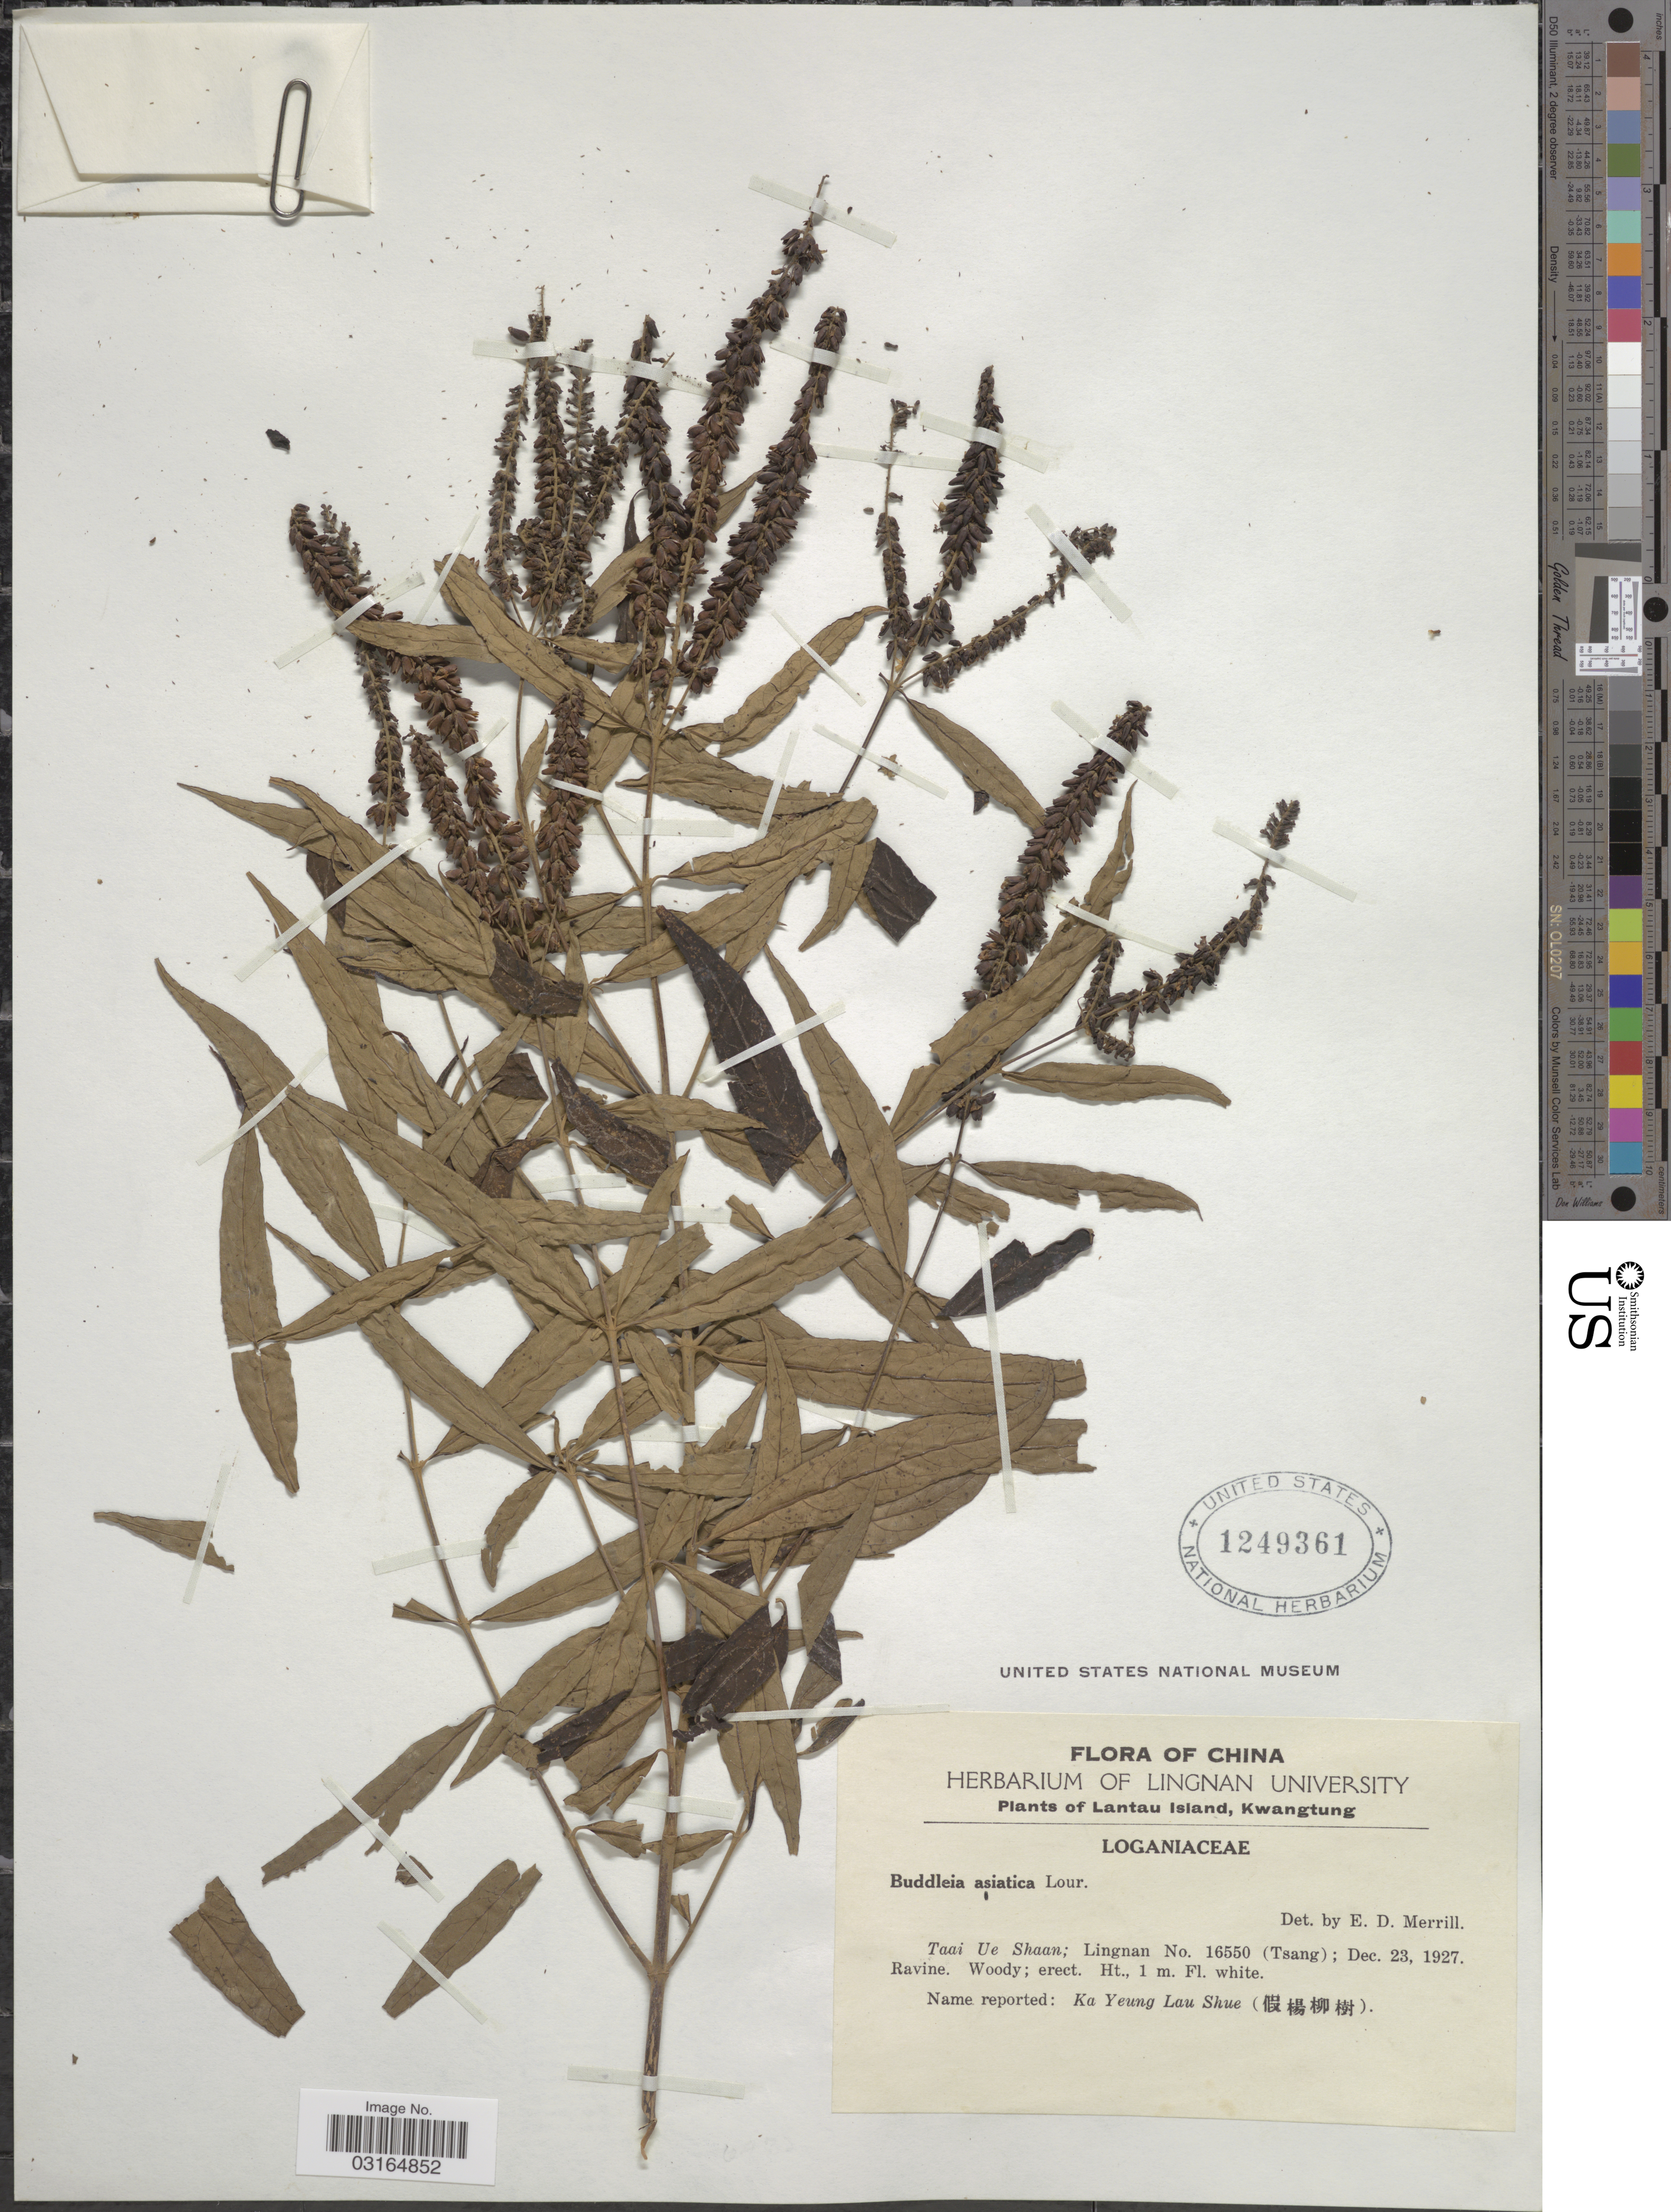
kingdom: Plantae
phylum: Tracheophyta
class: Magnoliopsida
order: Lamiales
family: Scrophulariaceae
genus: Buddleja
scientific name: Buddleja asiatica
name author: Lour.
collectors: Lingnan & -. T'sang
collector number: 1655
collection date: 1927-12-23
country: China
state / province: Guangdong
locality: Lantau Island. Taai Ue Shaan.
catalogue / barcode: US 1249361